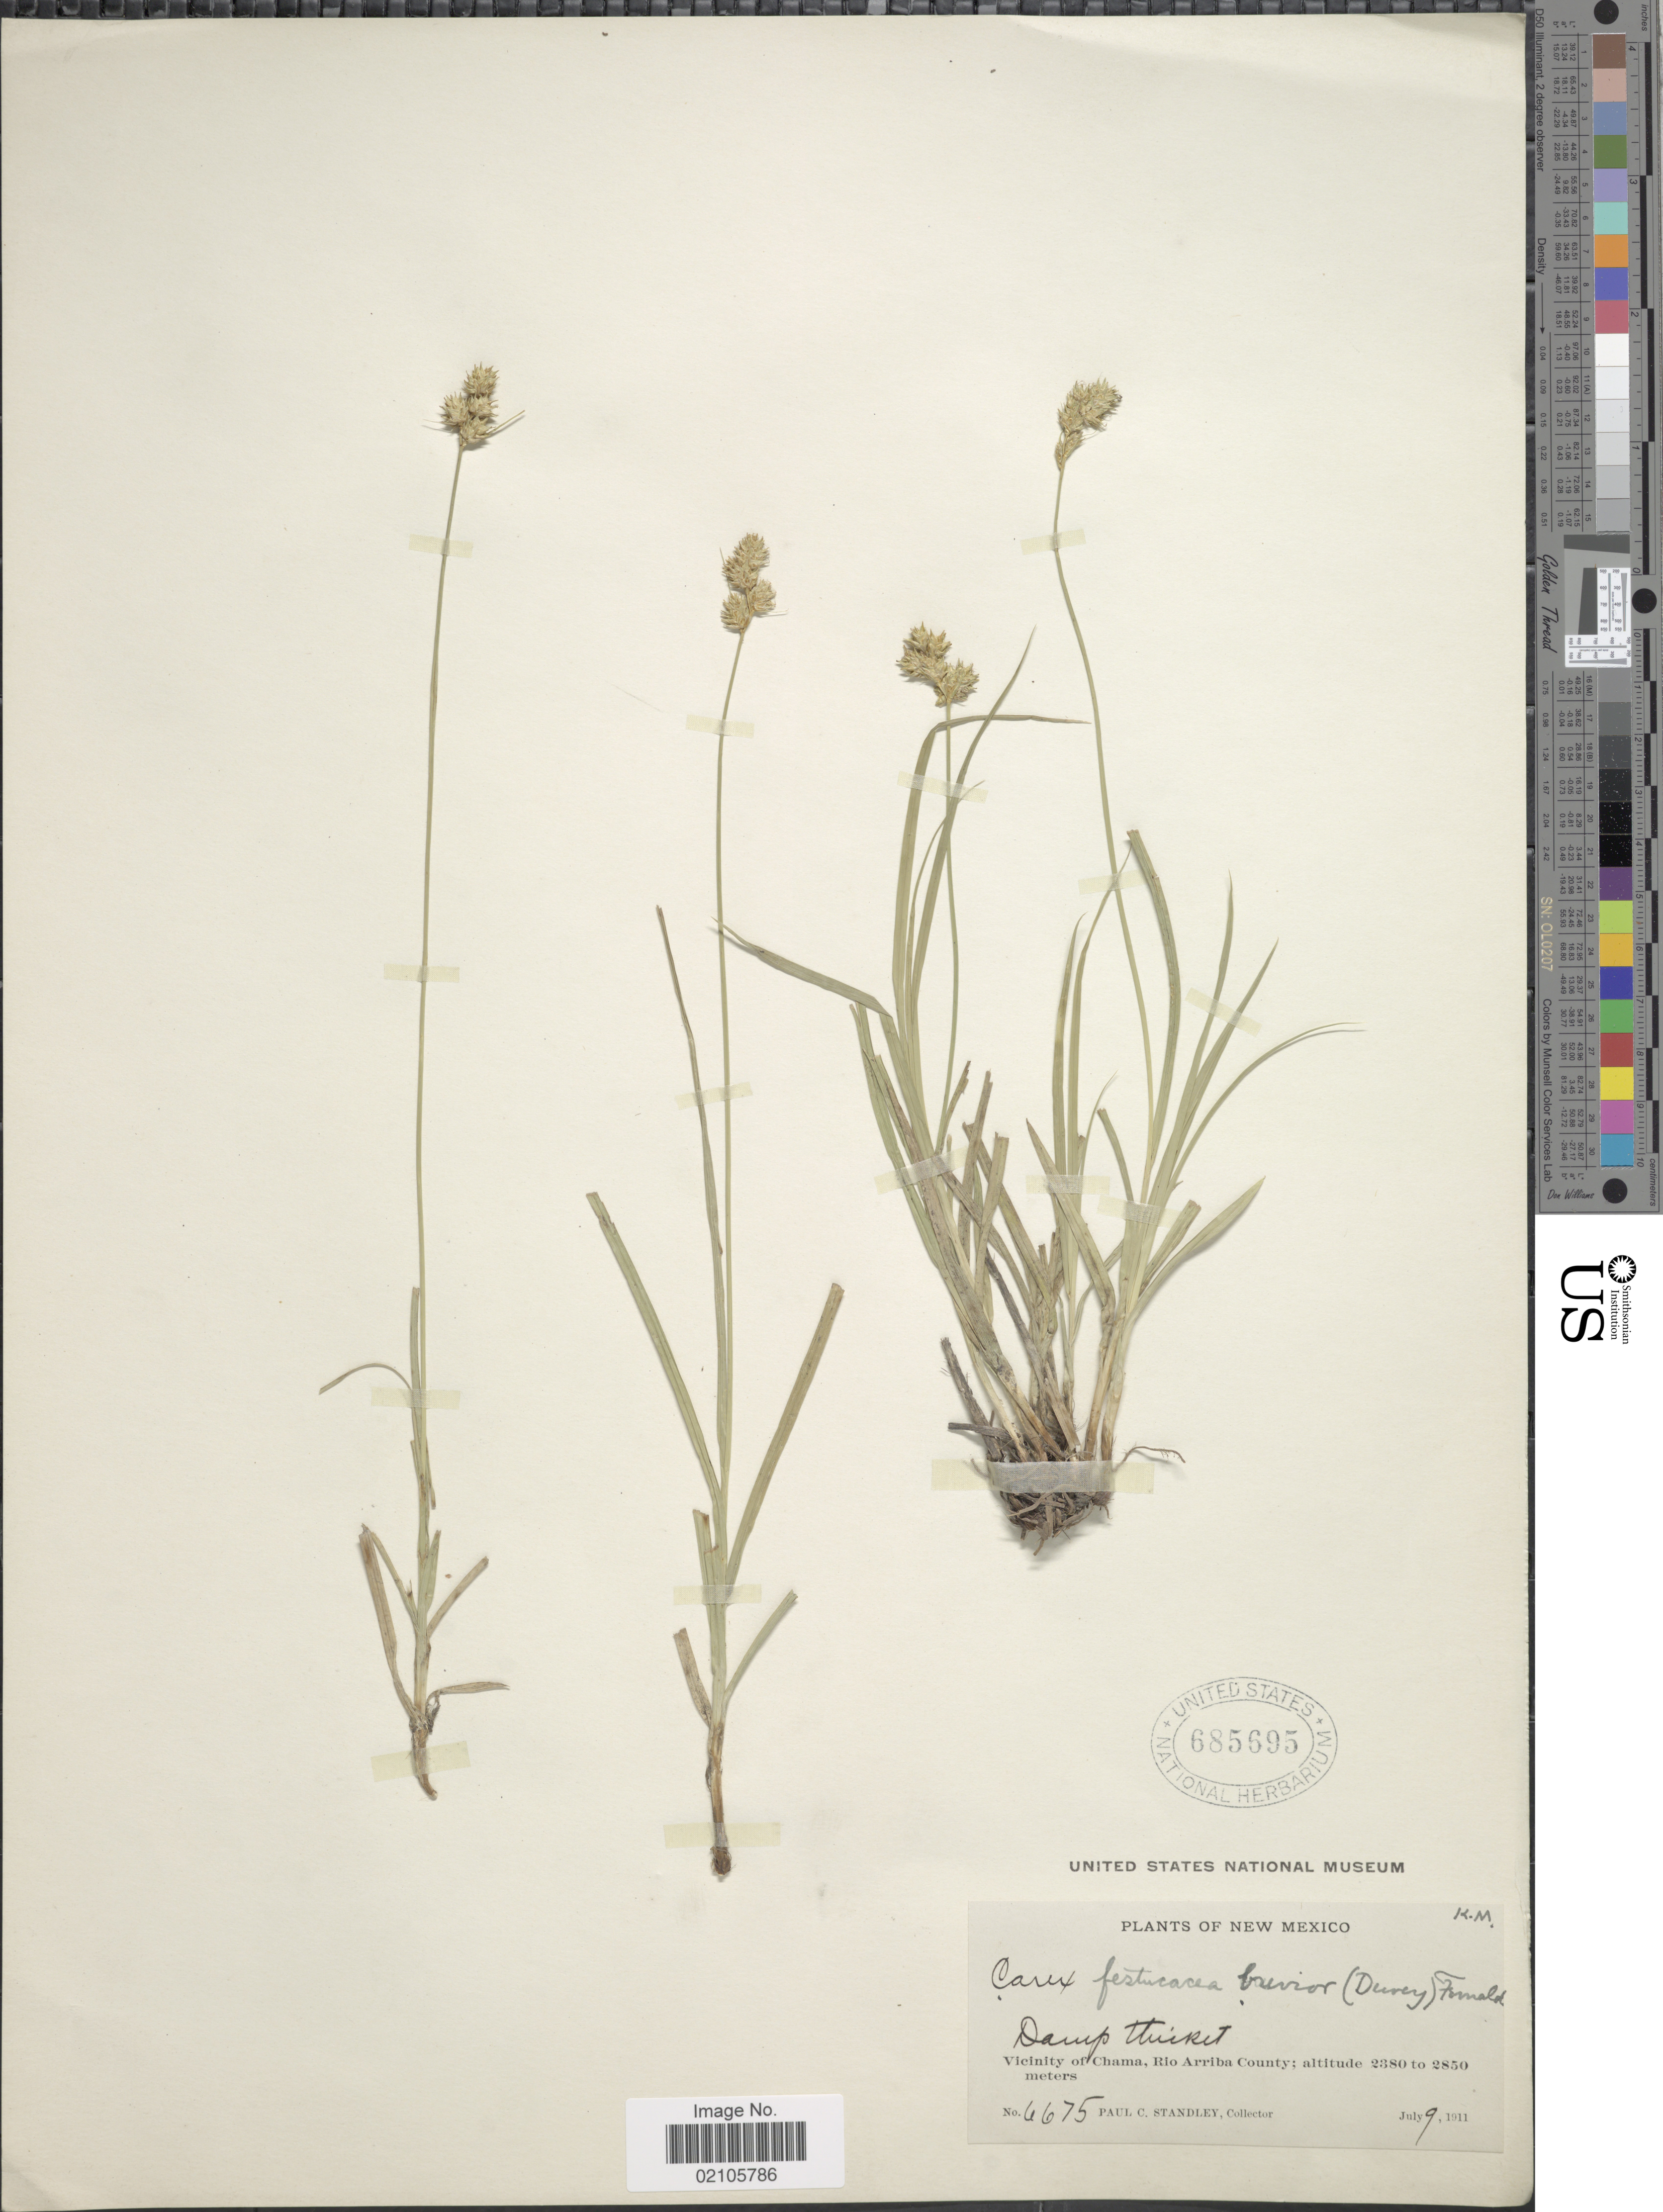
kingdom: Plantae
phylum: Tracheophyta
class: Liliopsida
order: Poales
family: Cyperaceae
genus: Carex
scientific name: Carex brevior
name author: (Dewey) Mack. ex Lunell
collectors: P. C. Standley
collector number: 6675*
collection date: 1911-07-09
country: United States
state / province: New Mexico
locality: Vicinity of Chama, Rio Arriba County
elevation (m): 2380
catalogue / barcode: US 685695